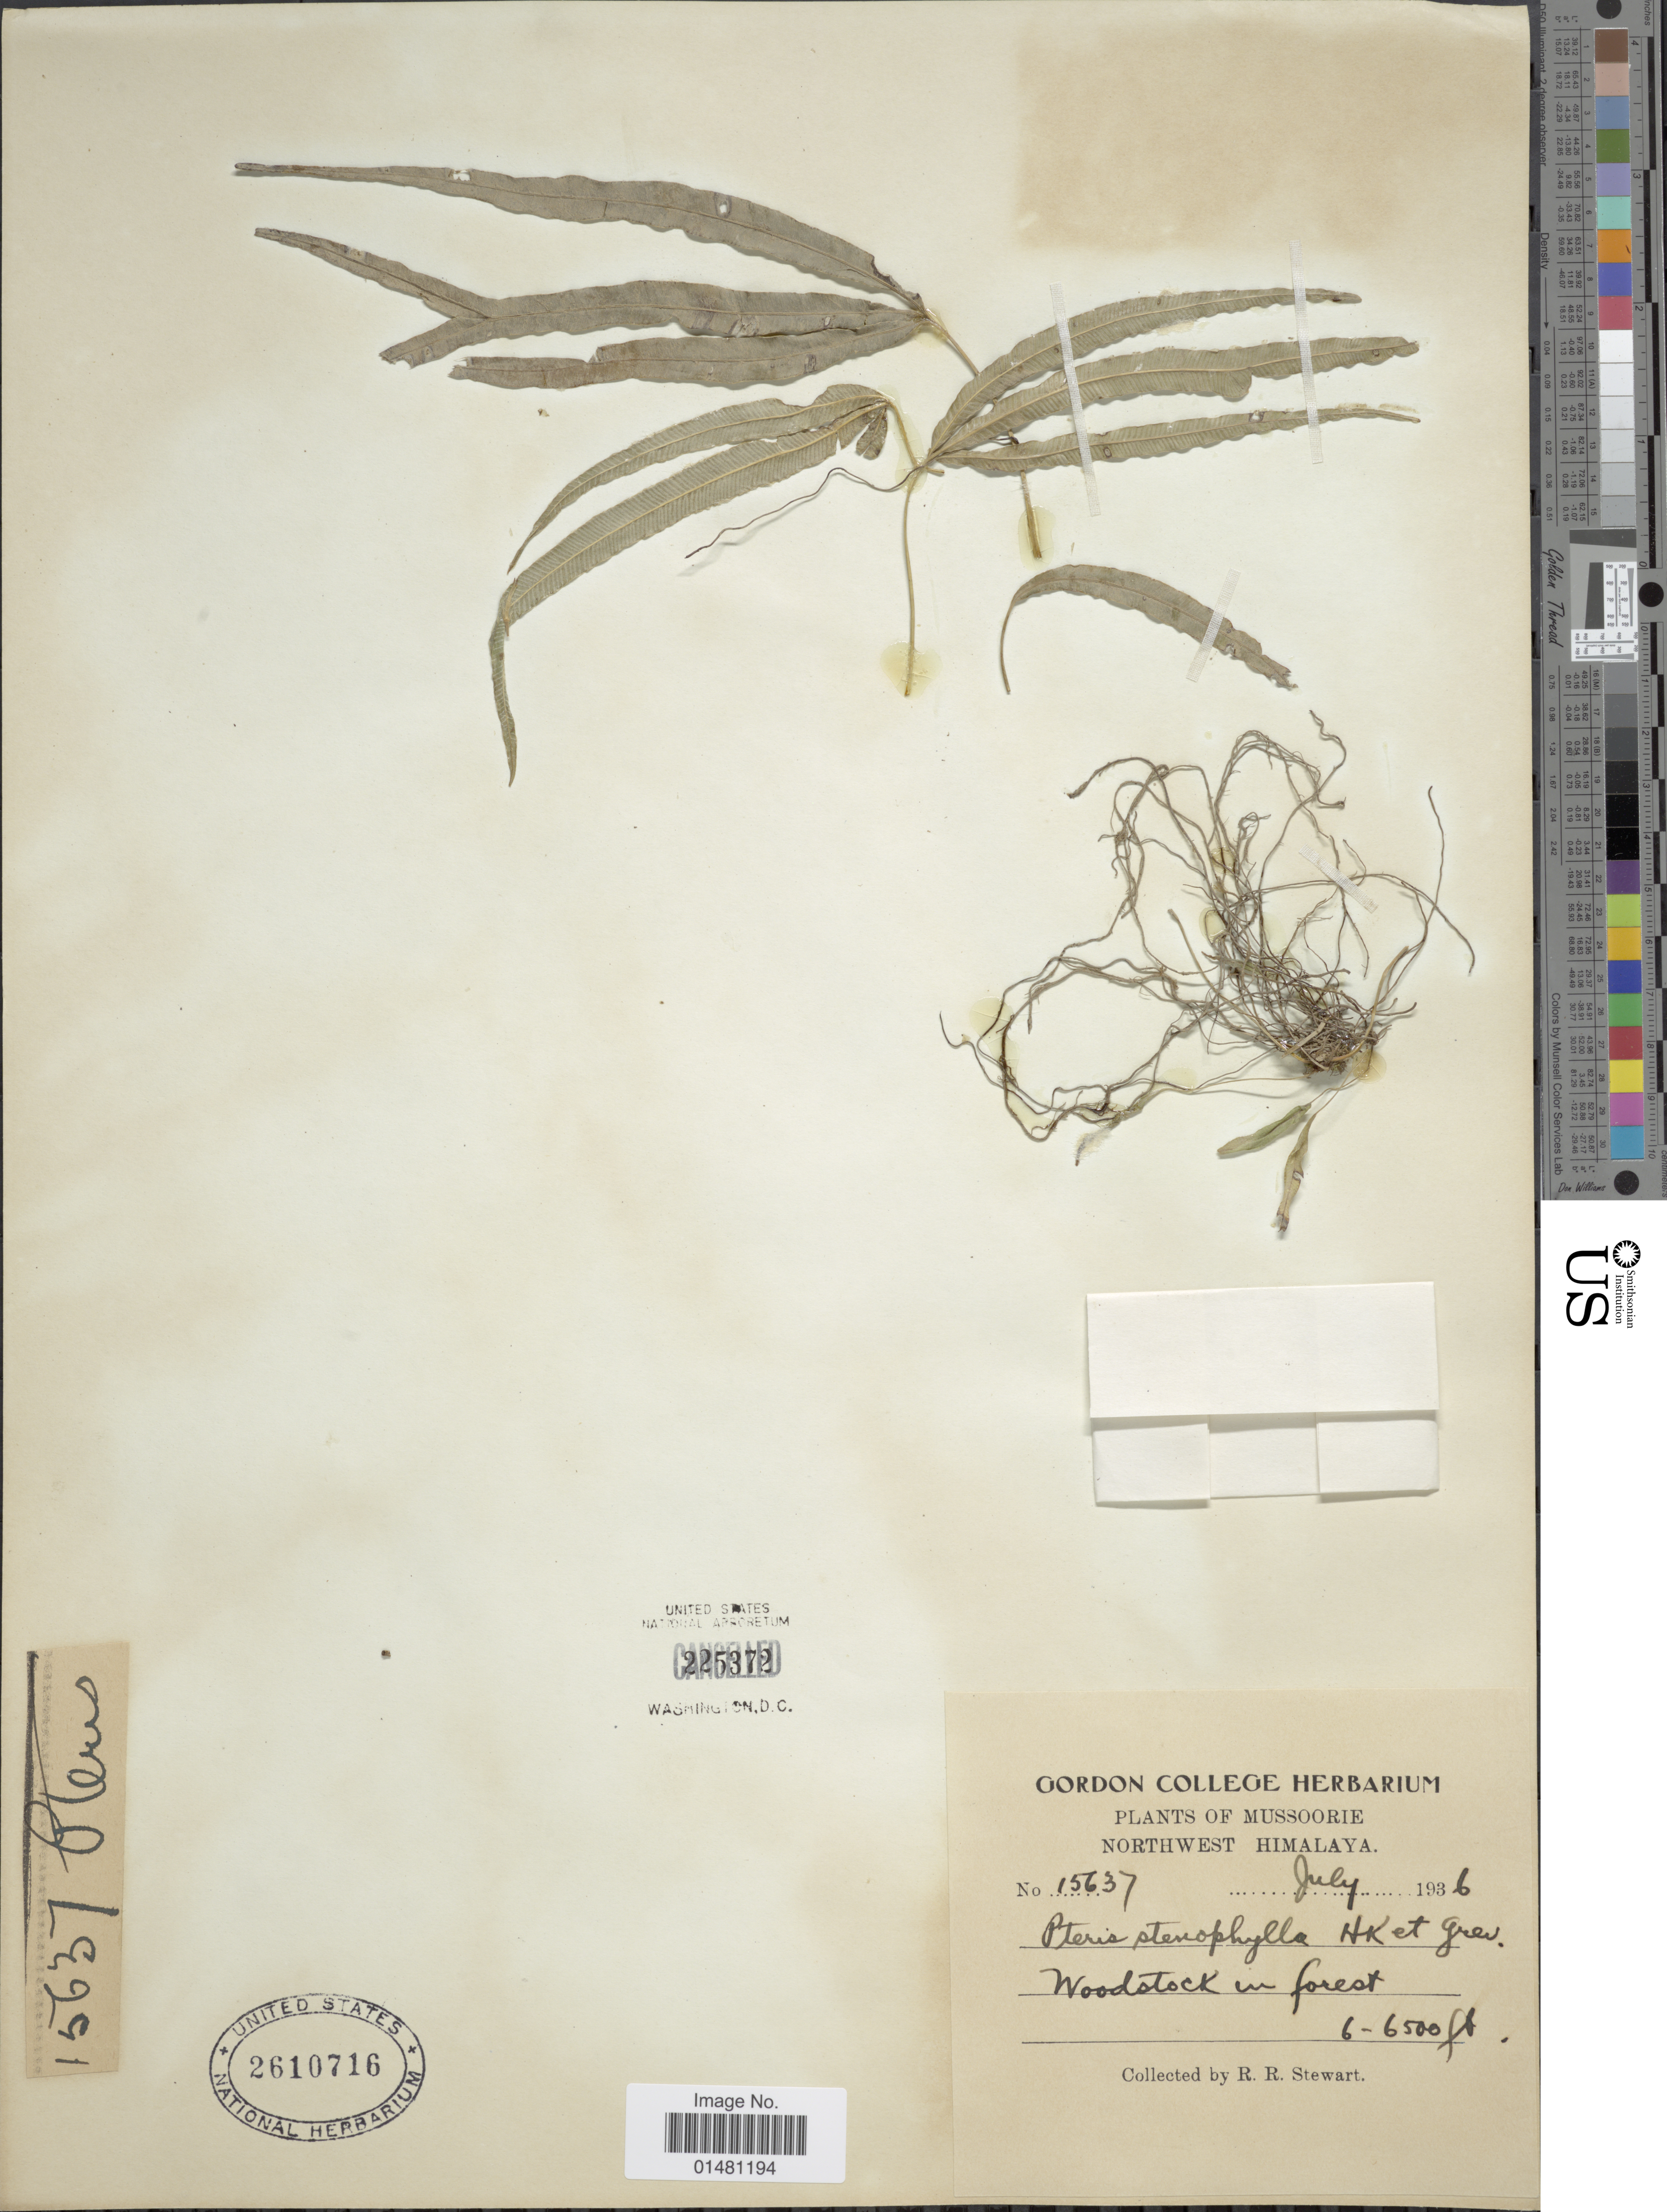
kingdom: Plantae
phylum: Tracheophyta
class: Polypodiopsida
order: Polypodiales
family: Pteridaceae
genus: Pteris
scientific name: Pteris stenophylla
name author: Wall. ex Hook. & Grev.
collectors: R. R. Stewart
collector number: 15637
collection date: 1936-07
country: India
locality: Mussoorie, Northwest Himalaya, Woodstock in forest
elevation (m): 1829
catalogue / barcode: US 2610716